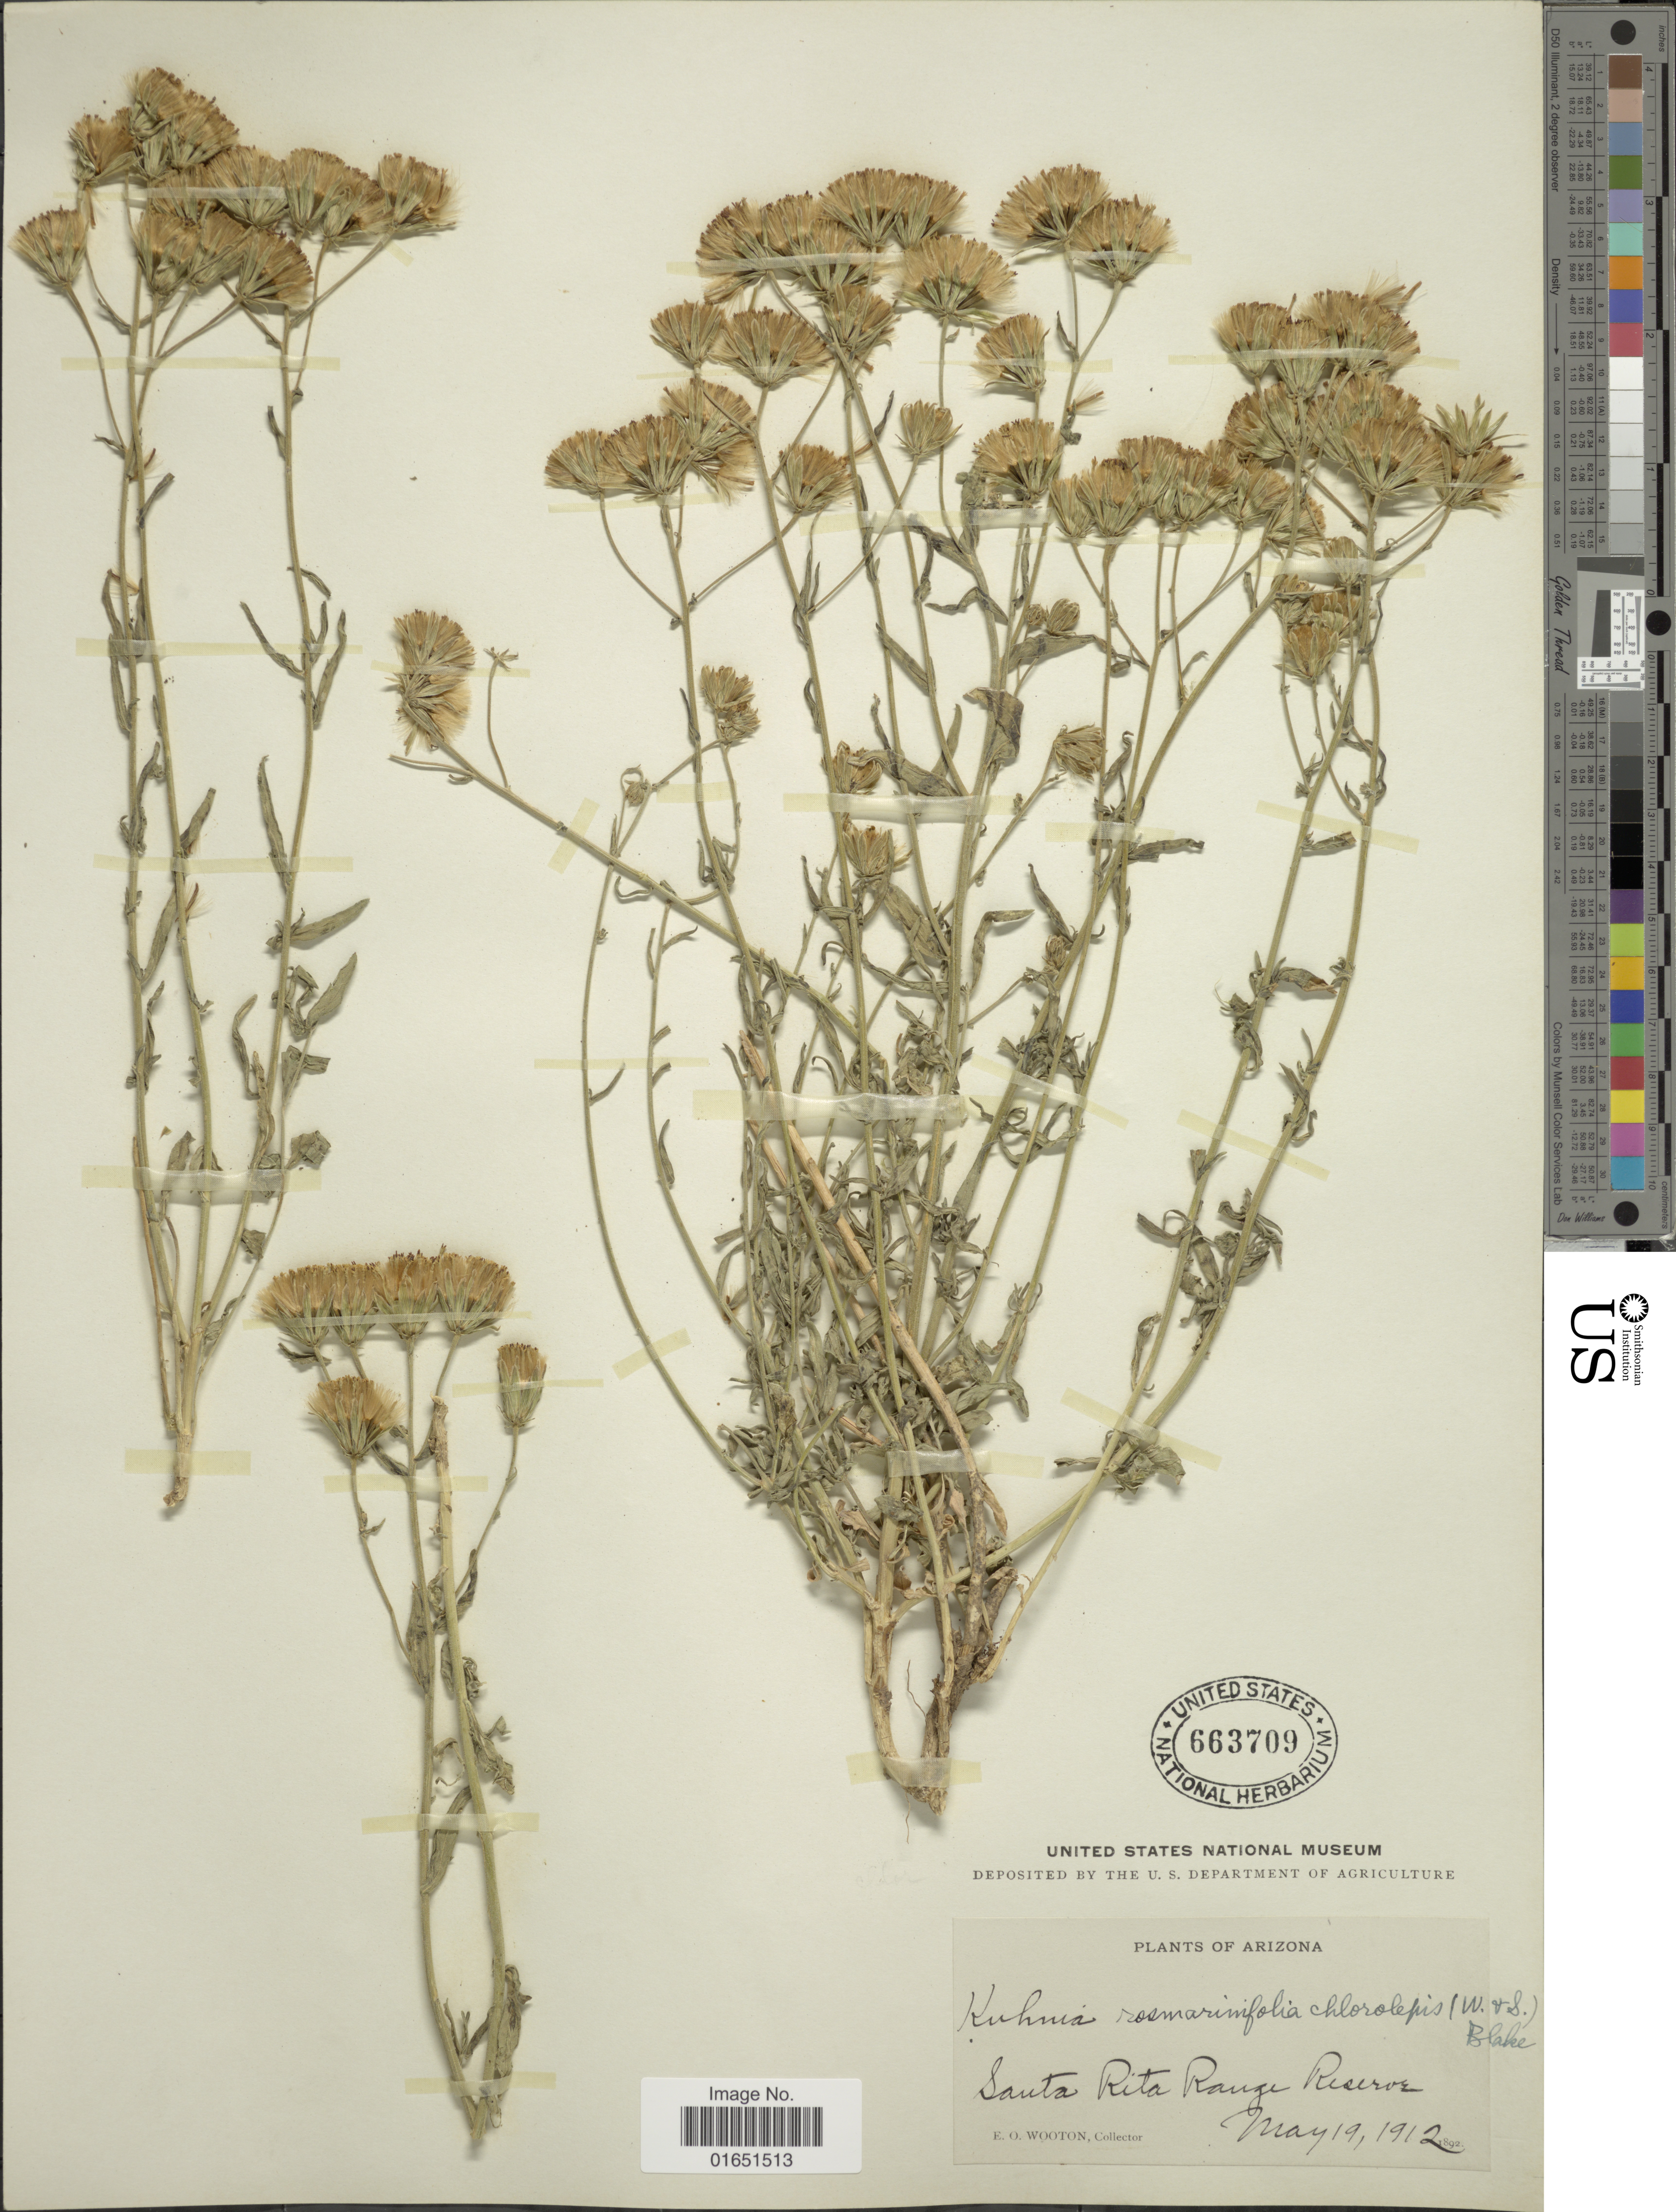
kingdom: Plantae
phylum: Tracheophyta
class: Magnoliopsida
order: Asterales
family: Asteraceae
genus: Brickellia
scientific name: Brickellia rosmarinifolia var. chlorolepis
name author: (Wooton & Standl.) W.A. Weber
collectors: E. O. Wooton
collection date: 1912-05-19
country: United States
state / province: Arizona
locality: Santa Rita Range Reserve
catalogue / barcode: US 663709